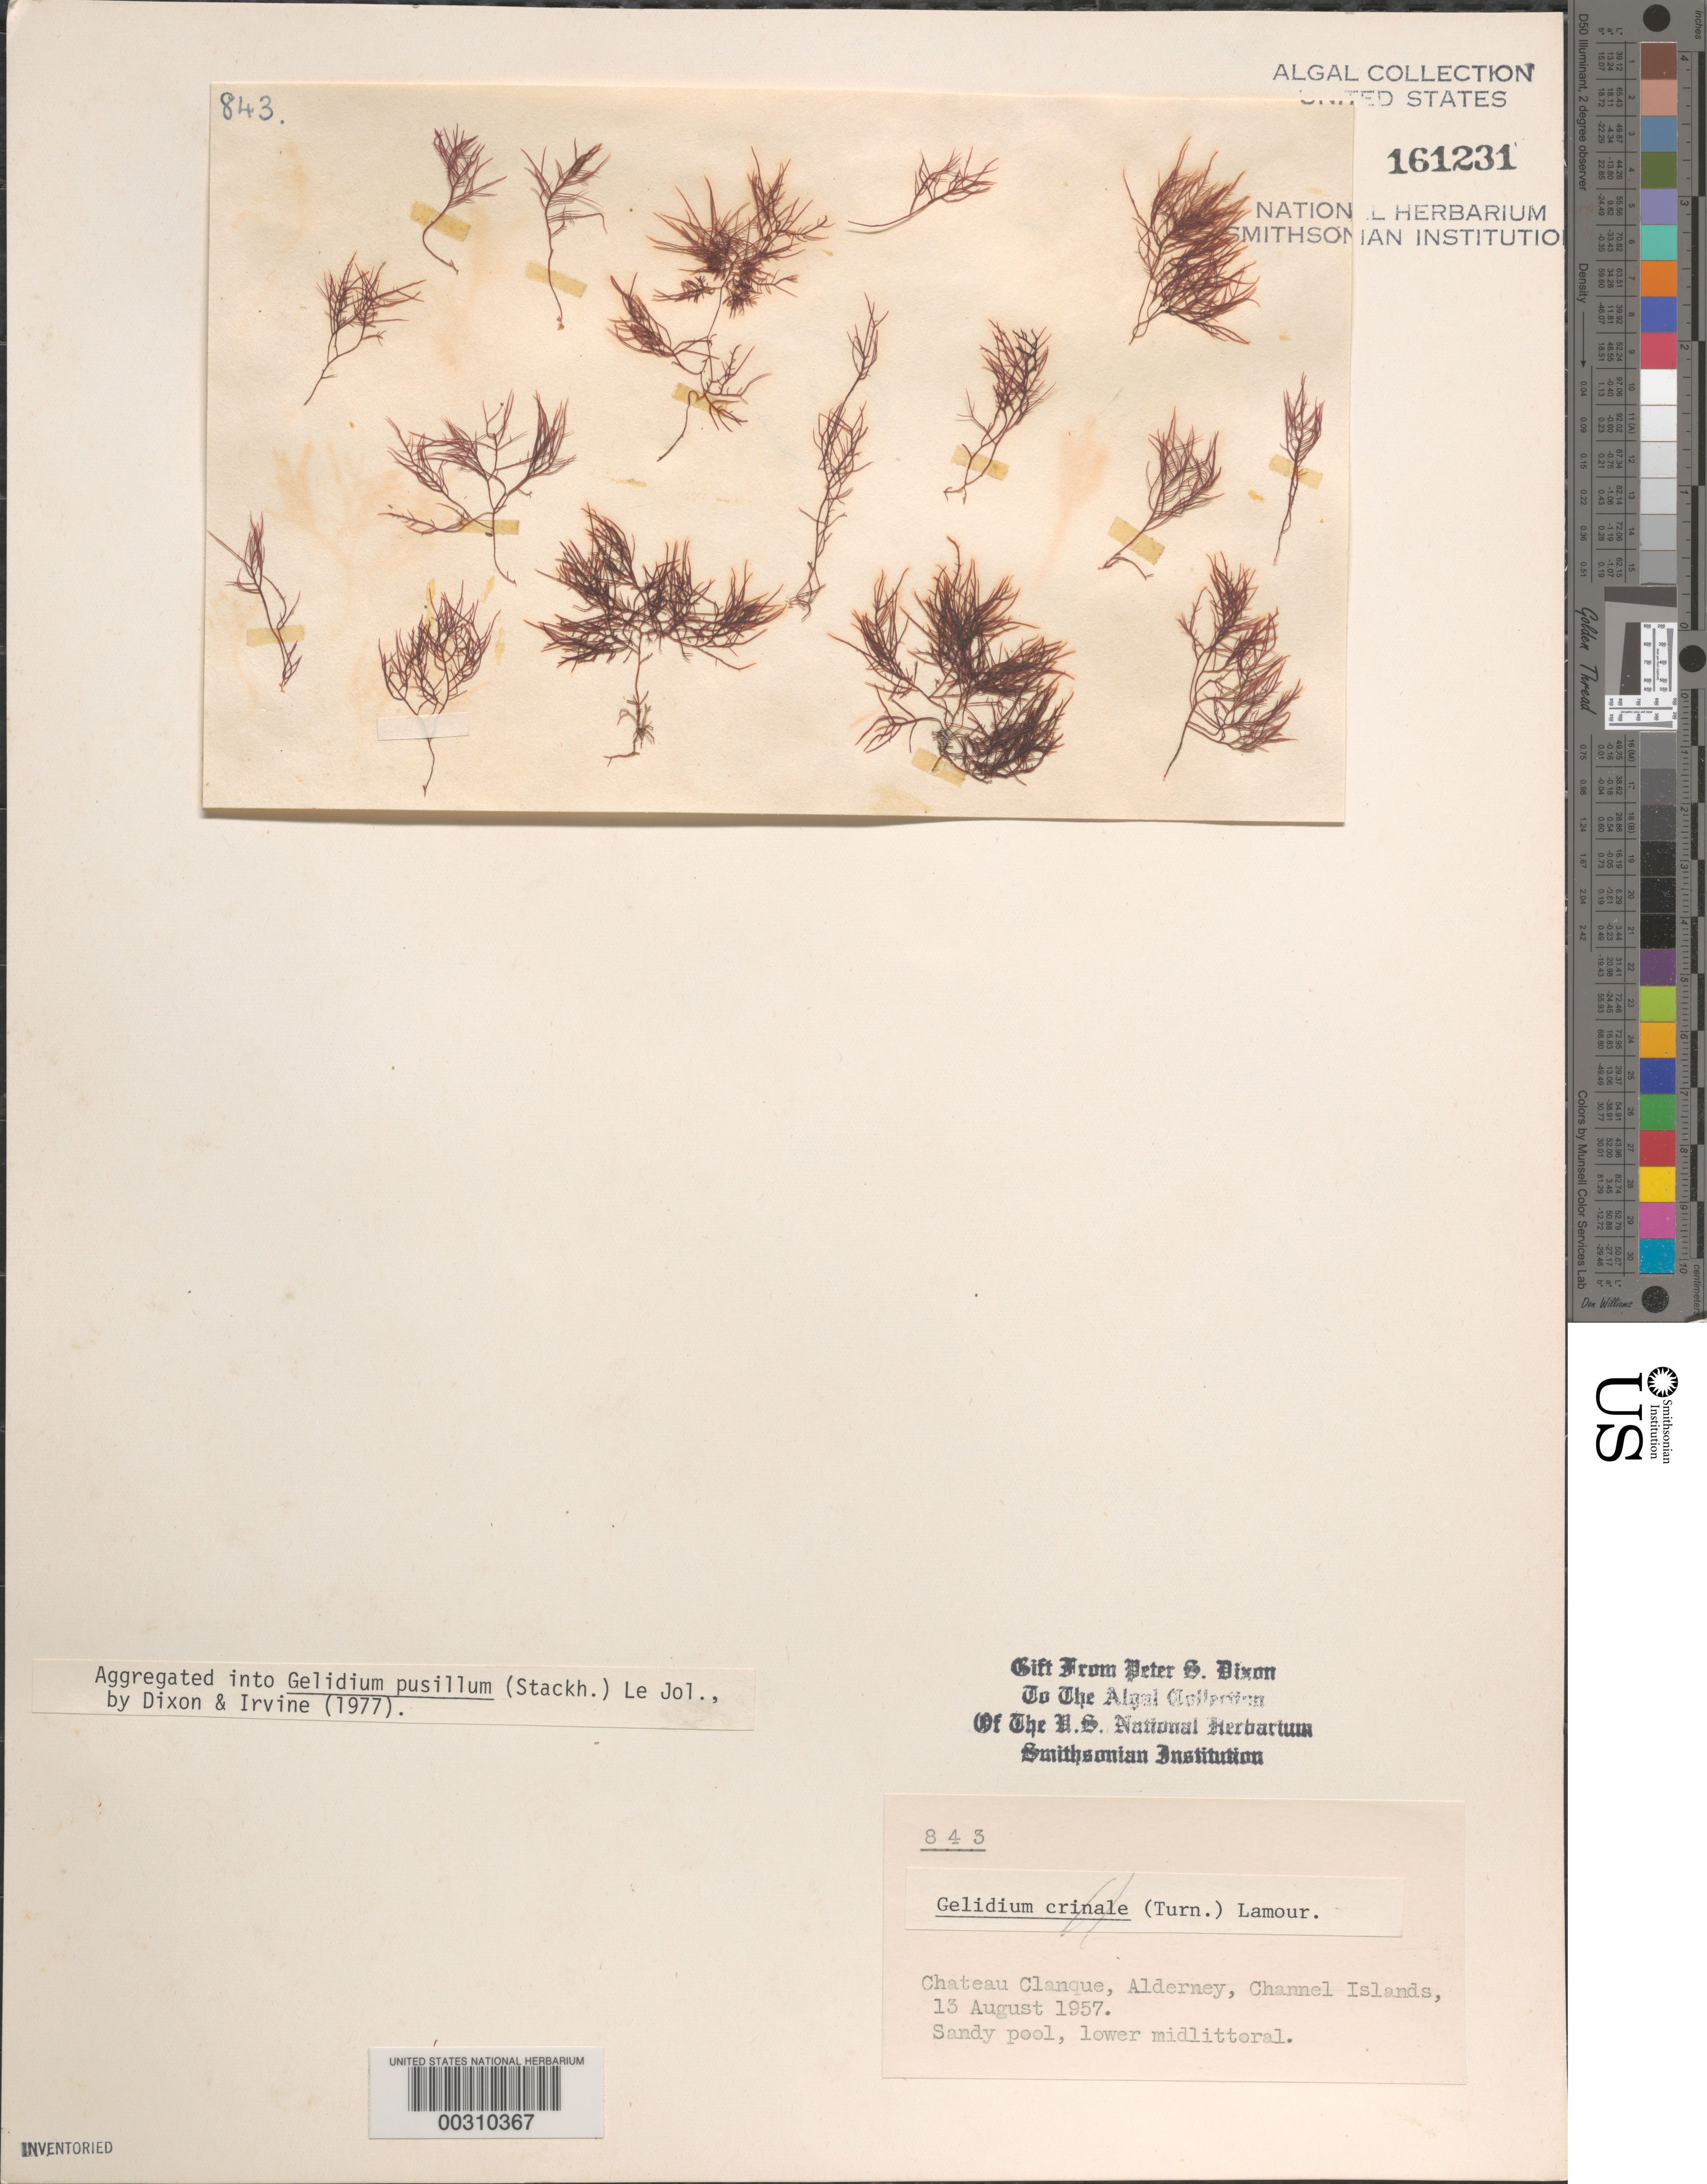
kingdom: Plantae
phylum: Rhodophyta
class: Florideophyceae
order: Gelidiales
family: Gelidiaceae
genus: Gelidium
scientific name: Gelidium pusillum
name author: (Stackh.) Le Jol.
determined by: Dixon, P. S.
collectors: P. S. Dixon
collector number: PSD 843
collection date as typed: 13 Aug 1957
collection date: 1957-08-13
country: United Kingdom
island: Alderney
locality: Channel Islands. Bailiwick of Guernsey. Chateau Clanque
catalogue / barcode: US 161231